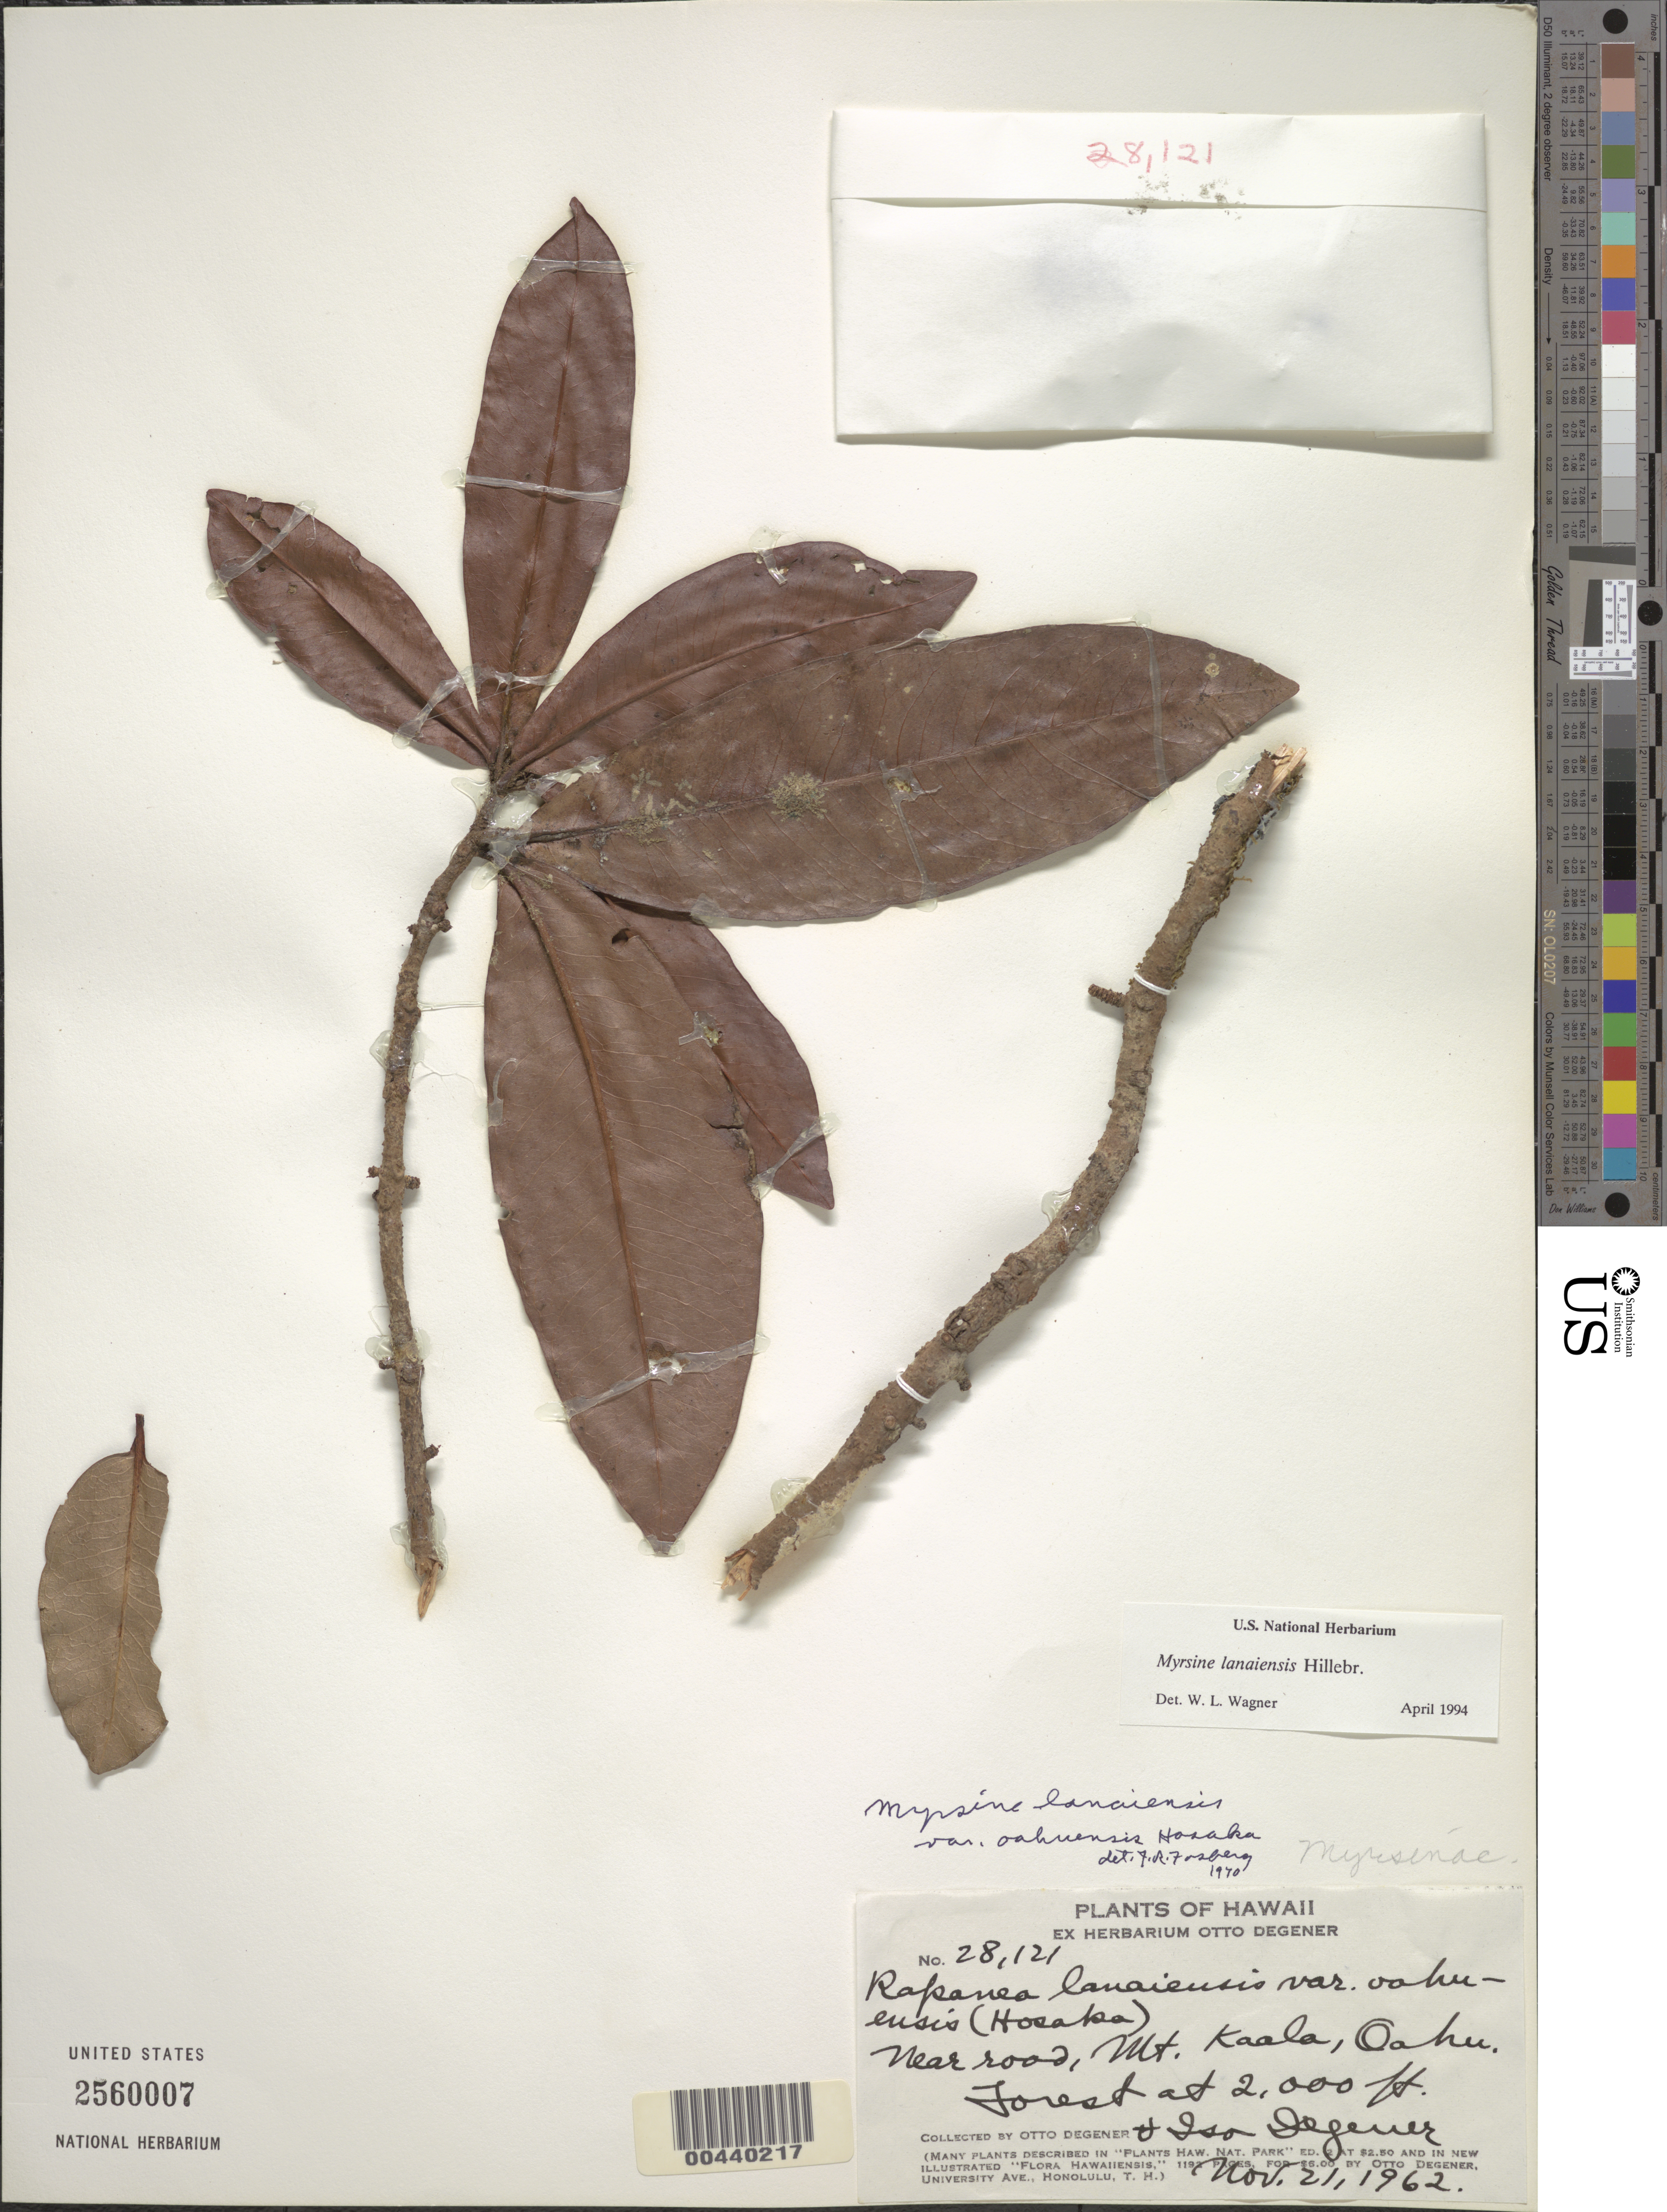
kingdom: Plantae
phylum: Tracheophyta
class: Magnoliopsida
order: Ericales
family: Primulaceae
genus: Myrsine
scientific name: Myrsine lanaiensis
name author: Hillebr.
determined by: Wagner, W. L., (BOT), Smithsonian Institution - National Museum of Natural History (UNITED STATES)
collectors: O. Degener & I. Degener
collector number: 28121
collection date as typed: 21 Nov 1962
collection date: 1962-11-21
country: United States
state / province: Hawaii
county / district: Honolulu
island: Oahu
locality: Near road, Mt. Kaala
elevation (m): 610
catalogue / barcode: US 2560007